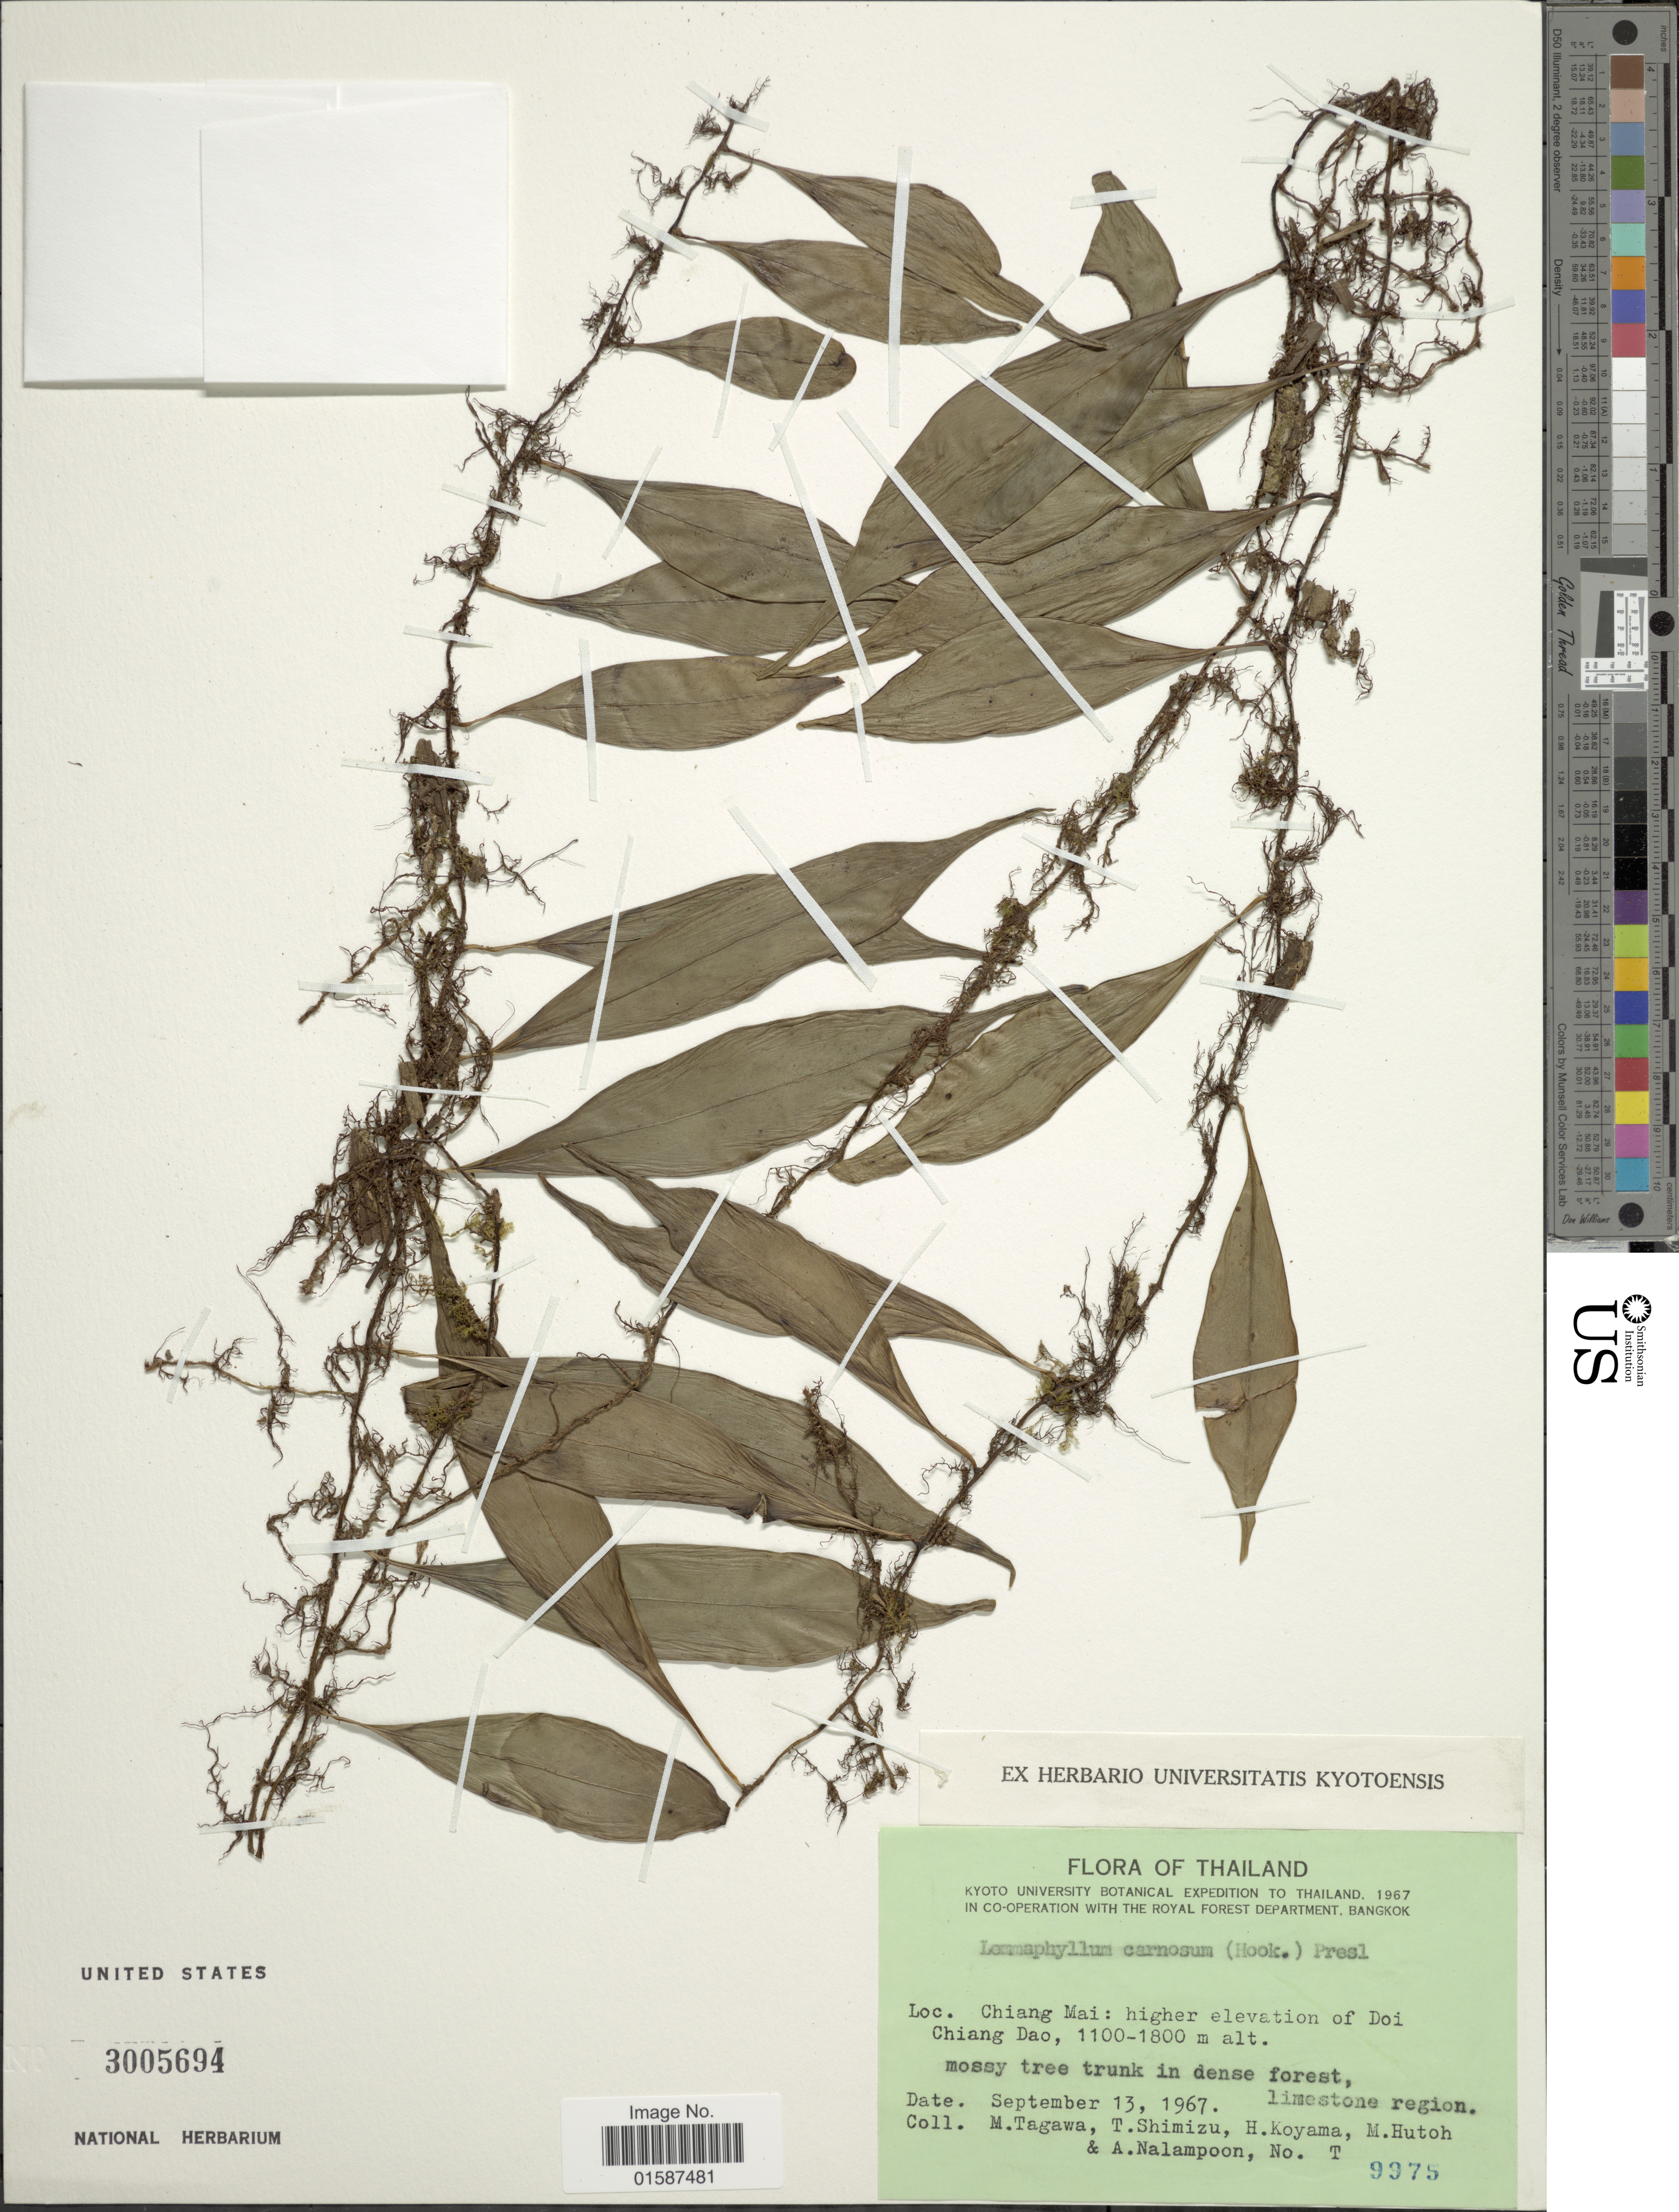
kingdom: Plantae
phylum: Tracheophyta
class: Polypodiopsida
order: Polypodiales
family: Polypodiaceae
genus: Lemmaphyllum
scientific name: Lemmaphyllum carnosum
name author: (J. Sm. ex Hook.) C. Presl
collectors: M. Tagawa, T. Shimizu, H. Koyama, M. Hutoh & A. Nalampoon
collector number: T9975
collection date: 1967-09-13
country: Thailand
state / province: Chiang Mai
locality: Chiang Mai: higher elevation of Doi Chiang Dao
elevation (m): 1100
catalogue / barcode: US 3005694